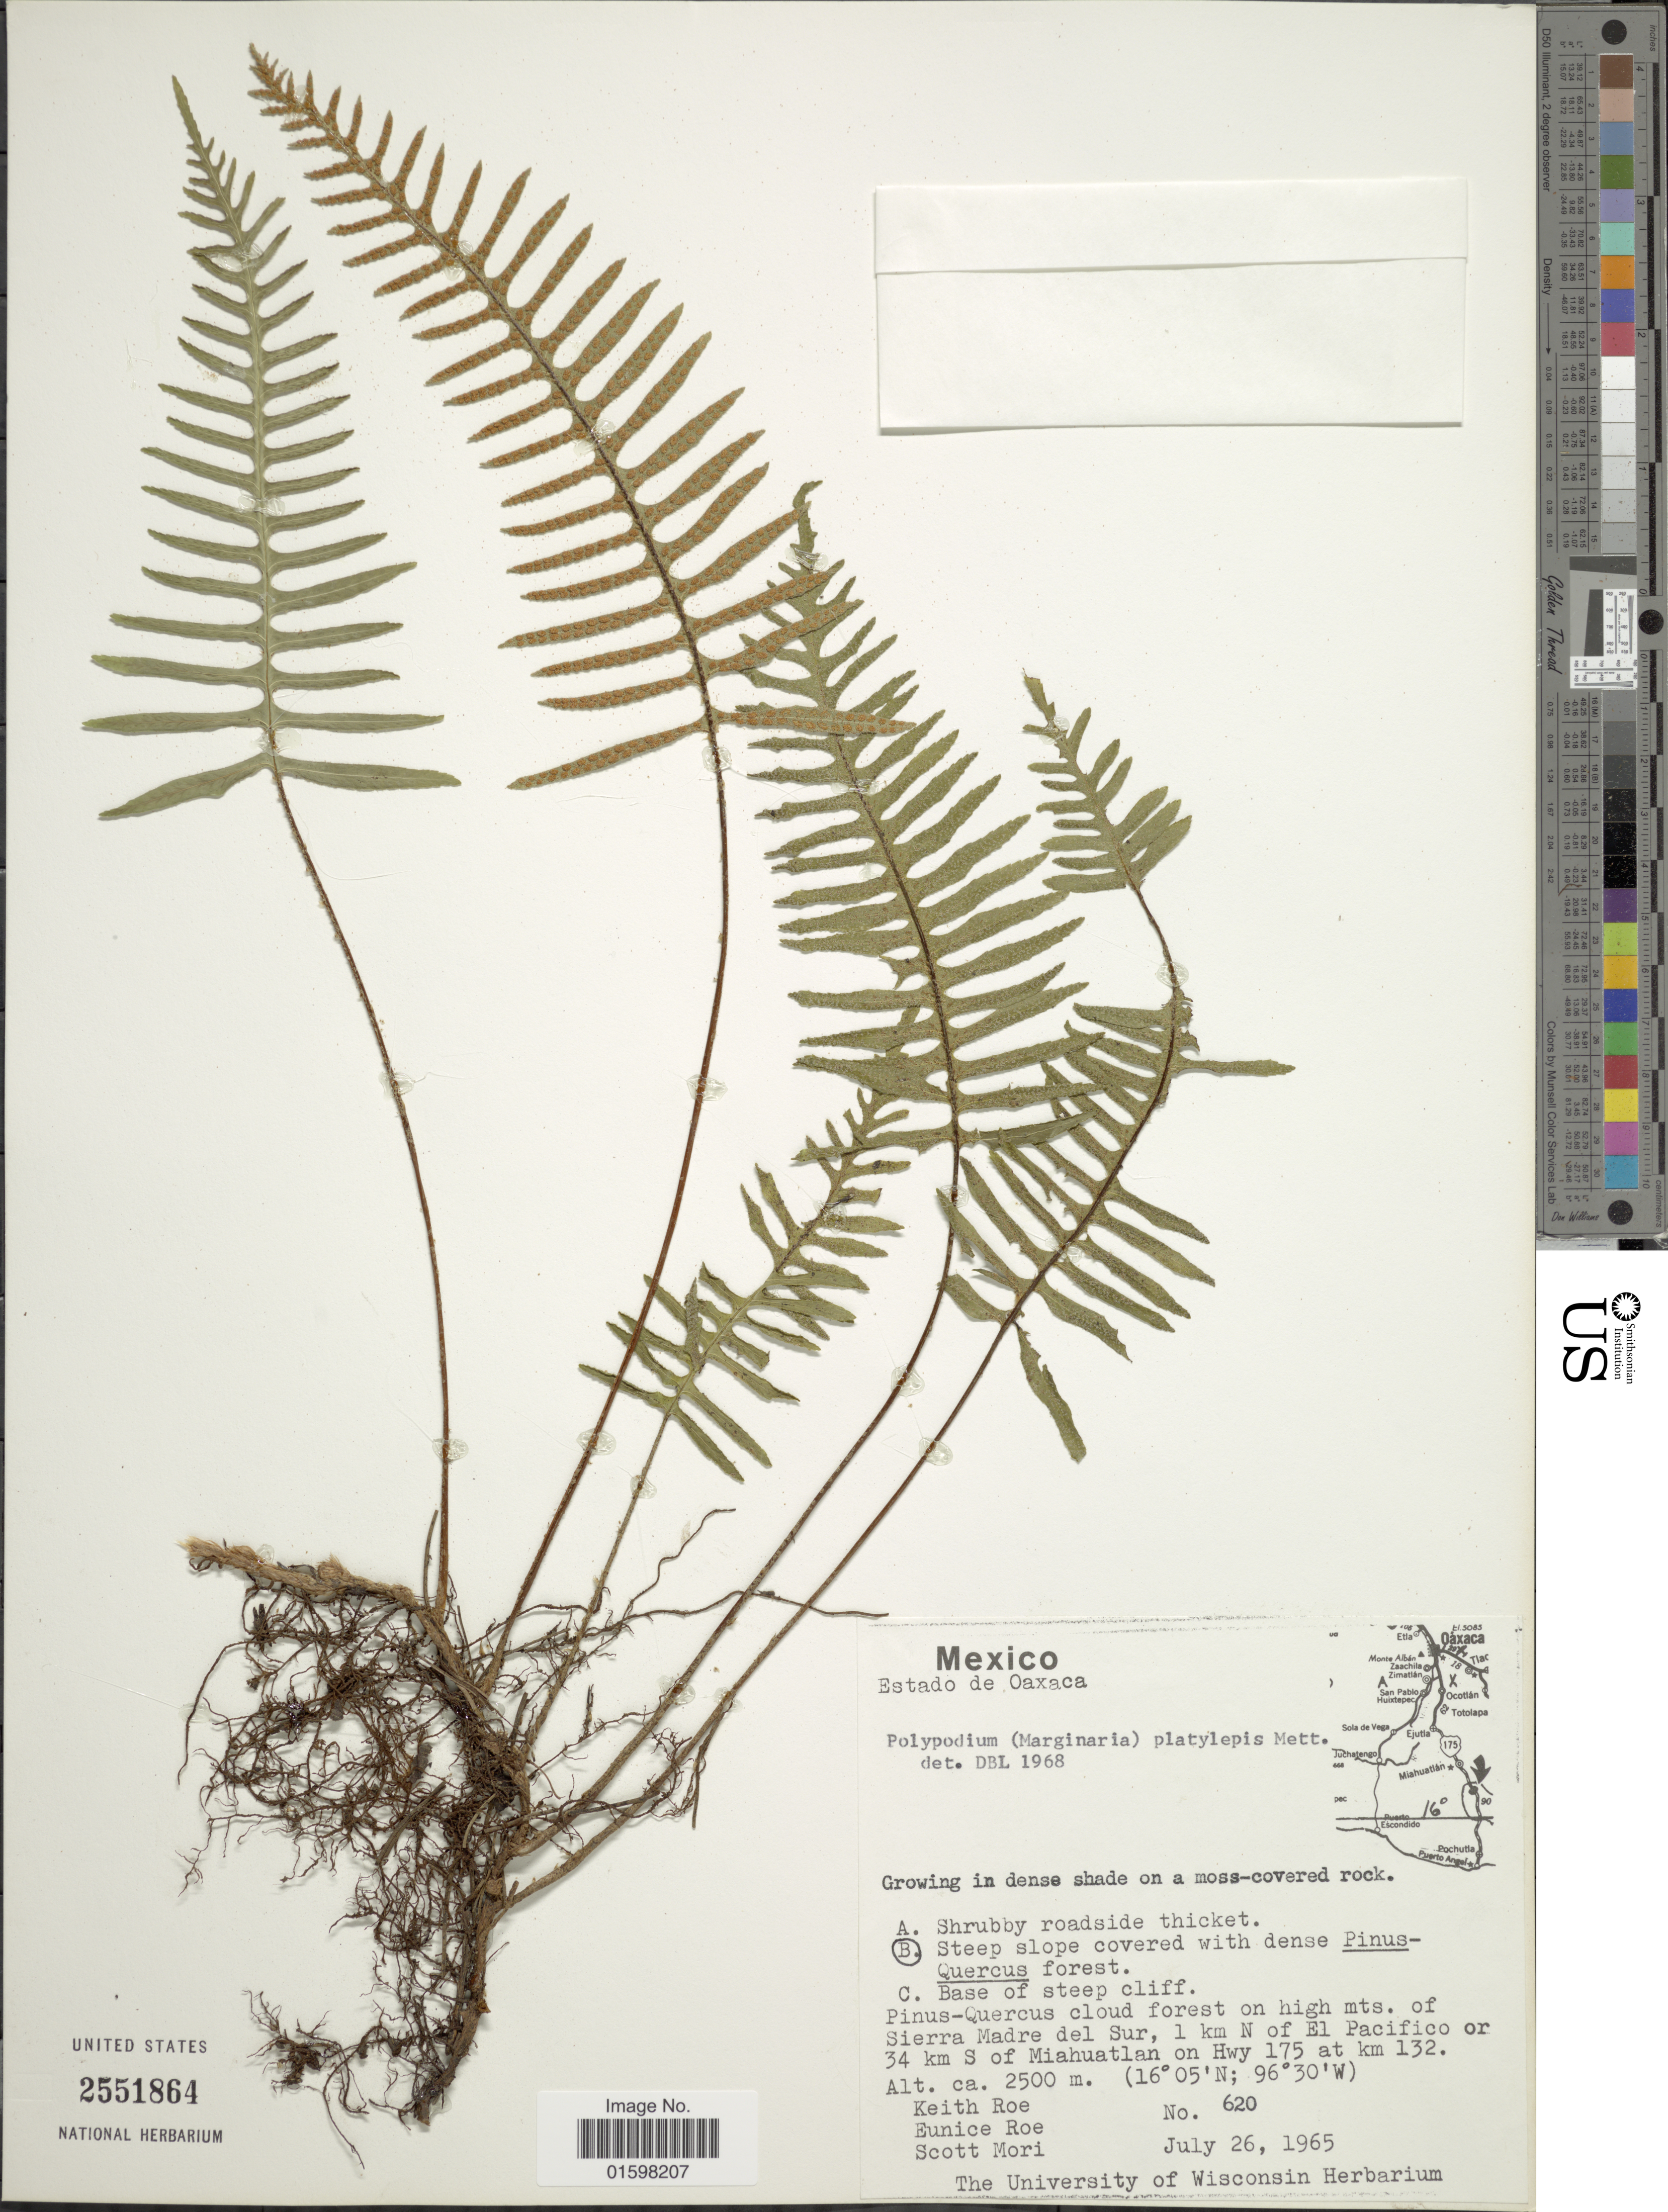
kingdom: Plantae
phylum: Tracheophyta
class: Polypodiopsida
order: Polypodiales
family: Polypodiaceae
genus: Pleopeltis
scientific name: Pleopeltis platylepis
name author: (Mett. ex Kuhn) A.R. Sm. & Tejero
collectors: K. E. Roe, E. Roe & S. Mori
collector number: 620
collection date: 1965-07-26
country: Mexico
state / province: Oaxaca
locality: Estado de Oaxaca. Sierra Madre del Sur, 1 km N of Pacifico or 34 km S of Miahuatlan on HWY 175 at 132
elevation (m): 2500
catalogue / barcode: US 2551864